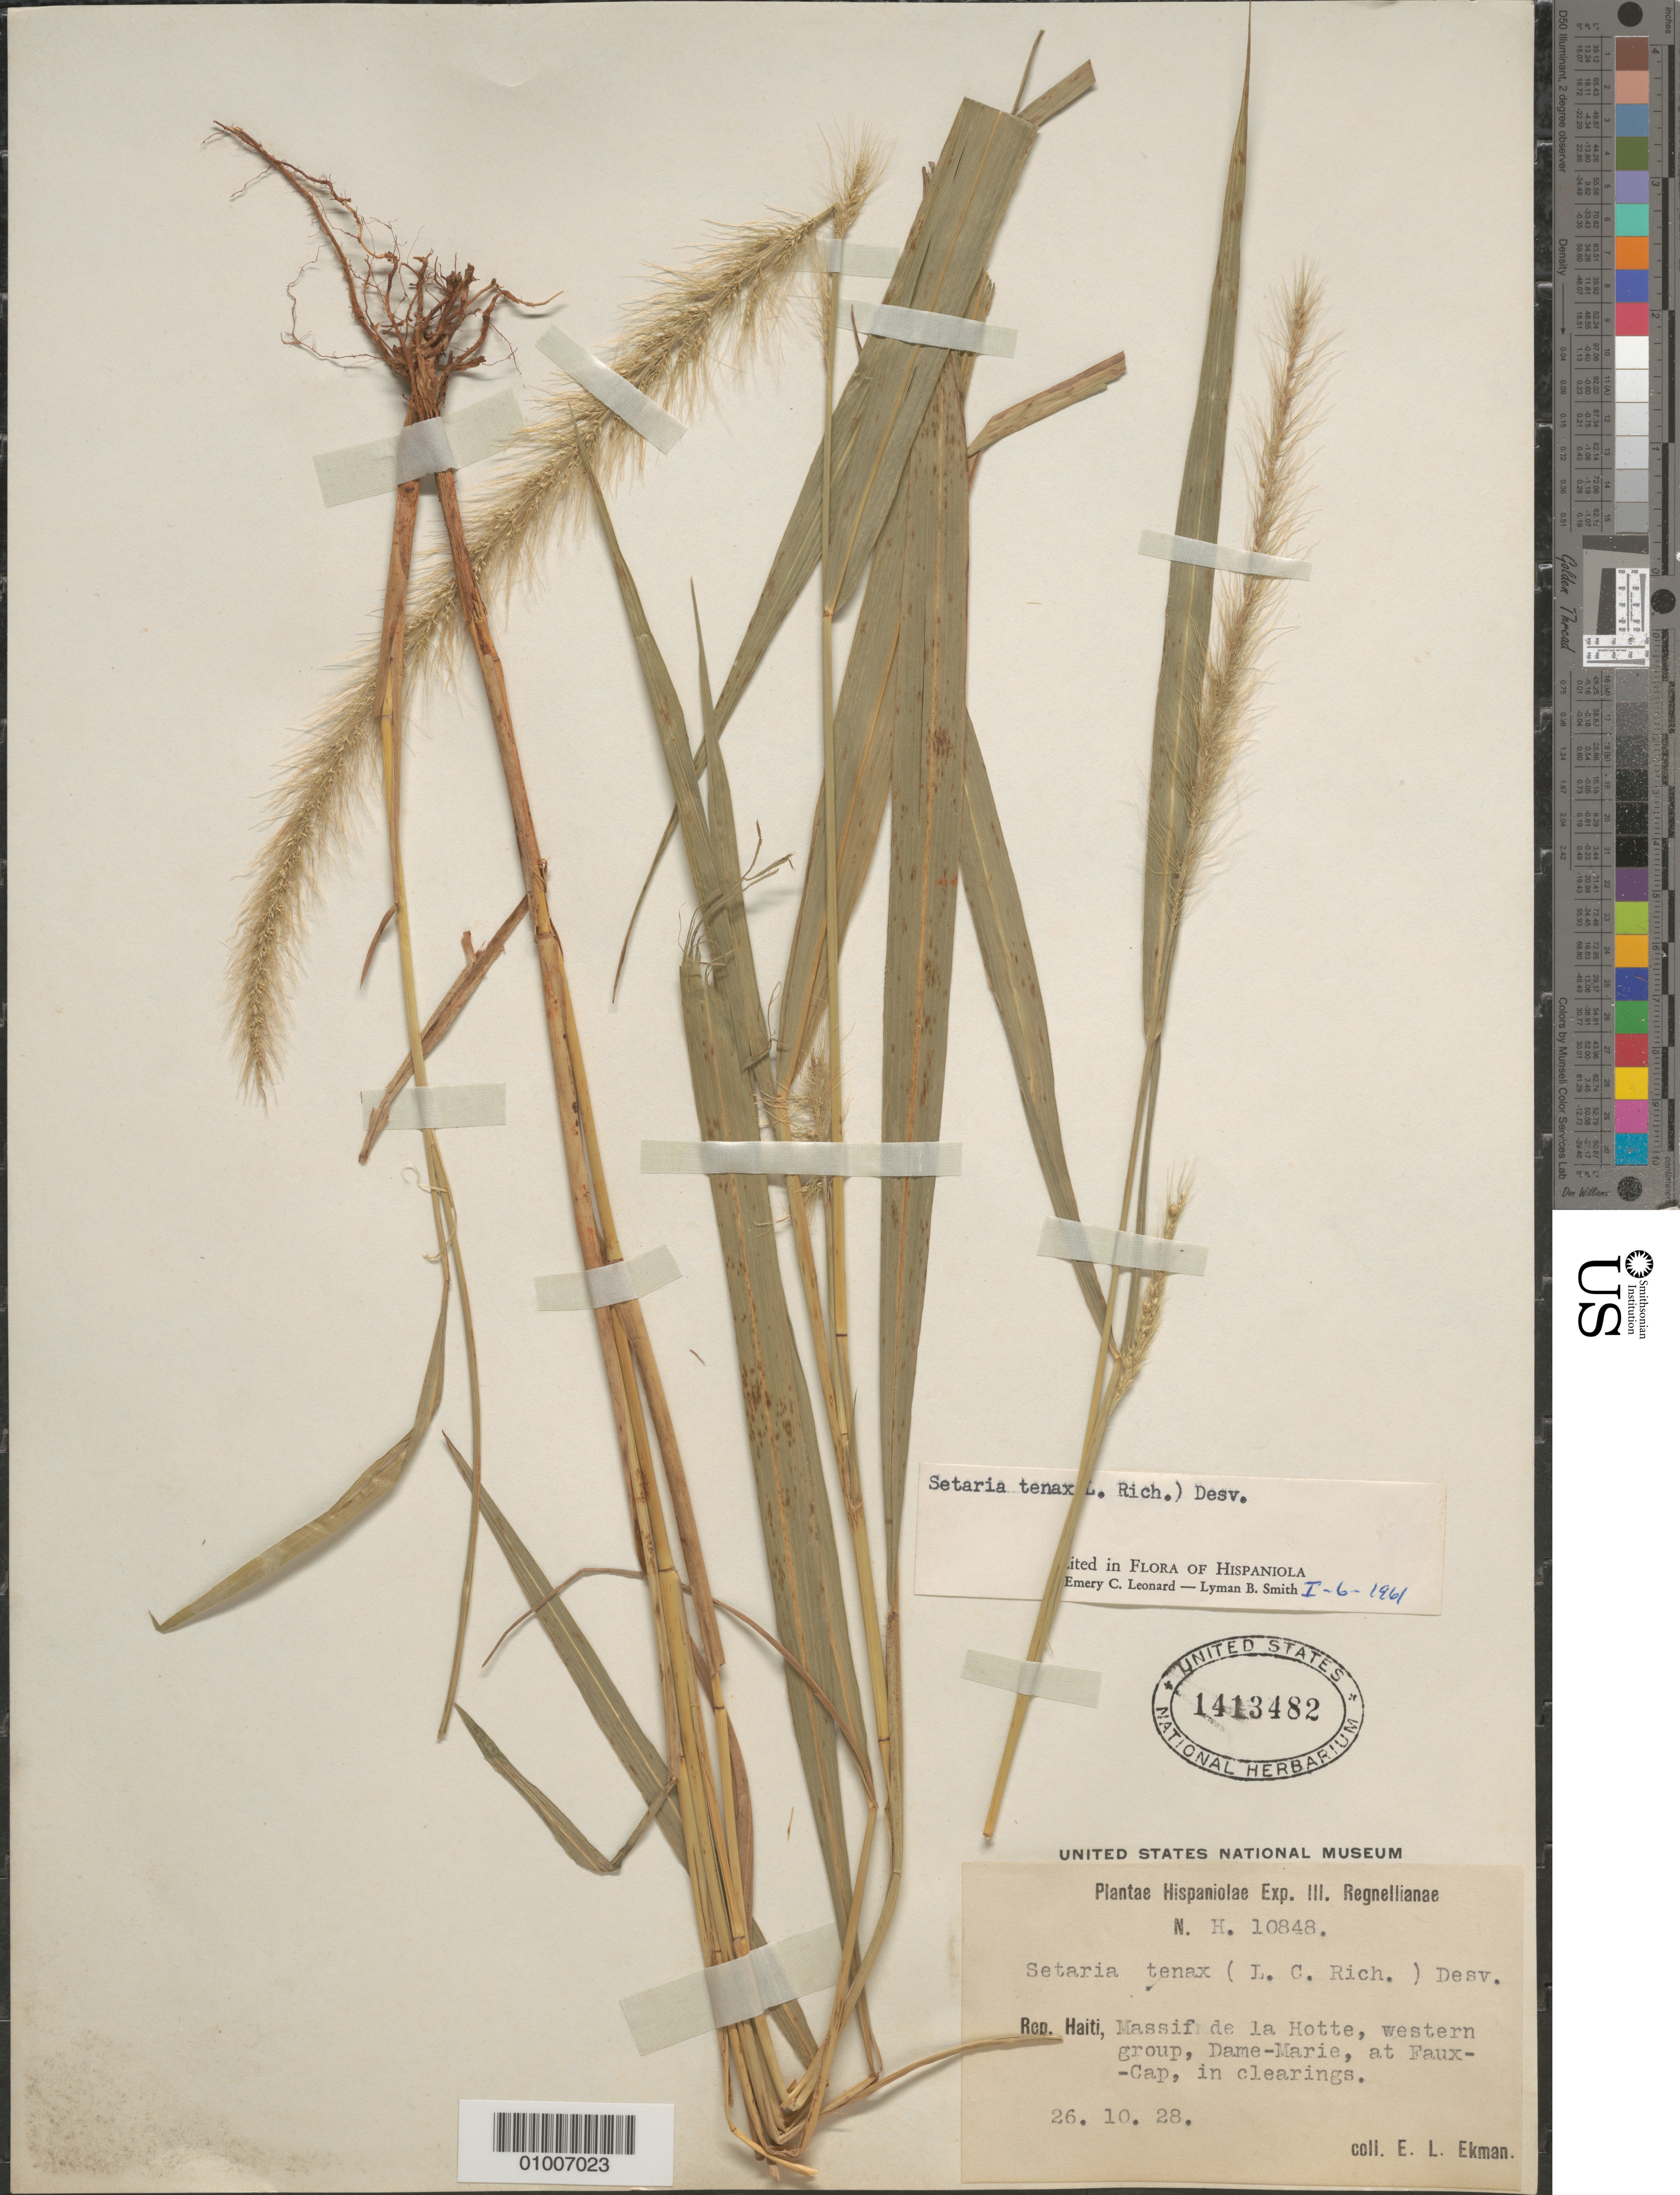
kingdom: Plantae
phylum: Tracheophyta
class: Liliopsida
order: Poales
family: Poaceae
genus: Setaria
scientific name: Setaria tenax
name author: (Rich.) Desv.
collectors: E. L. Ekman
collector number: H 10848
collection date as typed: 26 Oct 1928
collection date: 1928-10-26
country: Haiti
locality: Massif de la Hotte, western group, Dame-Marie, at Faux-Cap, in clearings.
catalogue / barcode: US 1413482